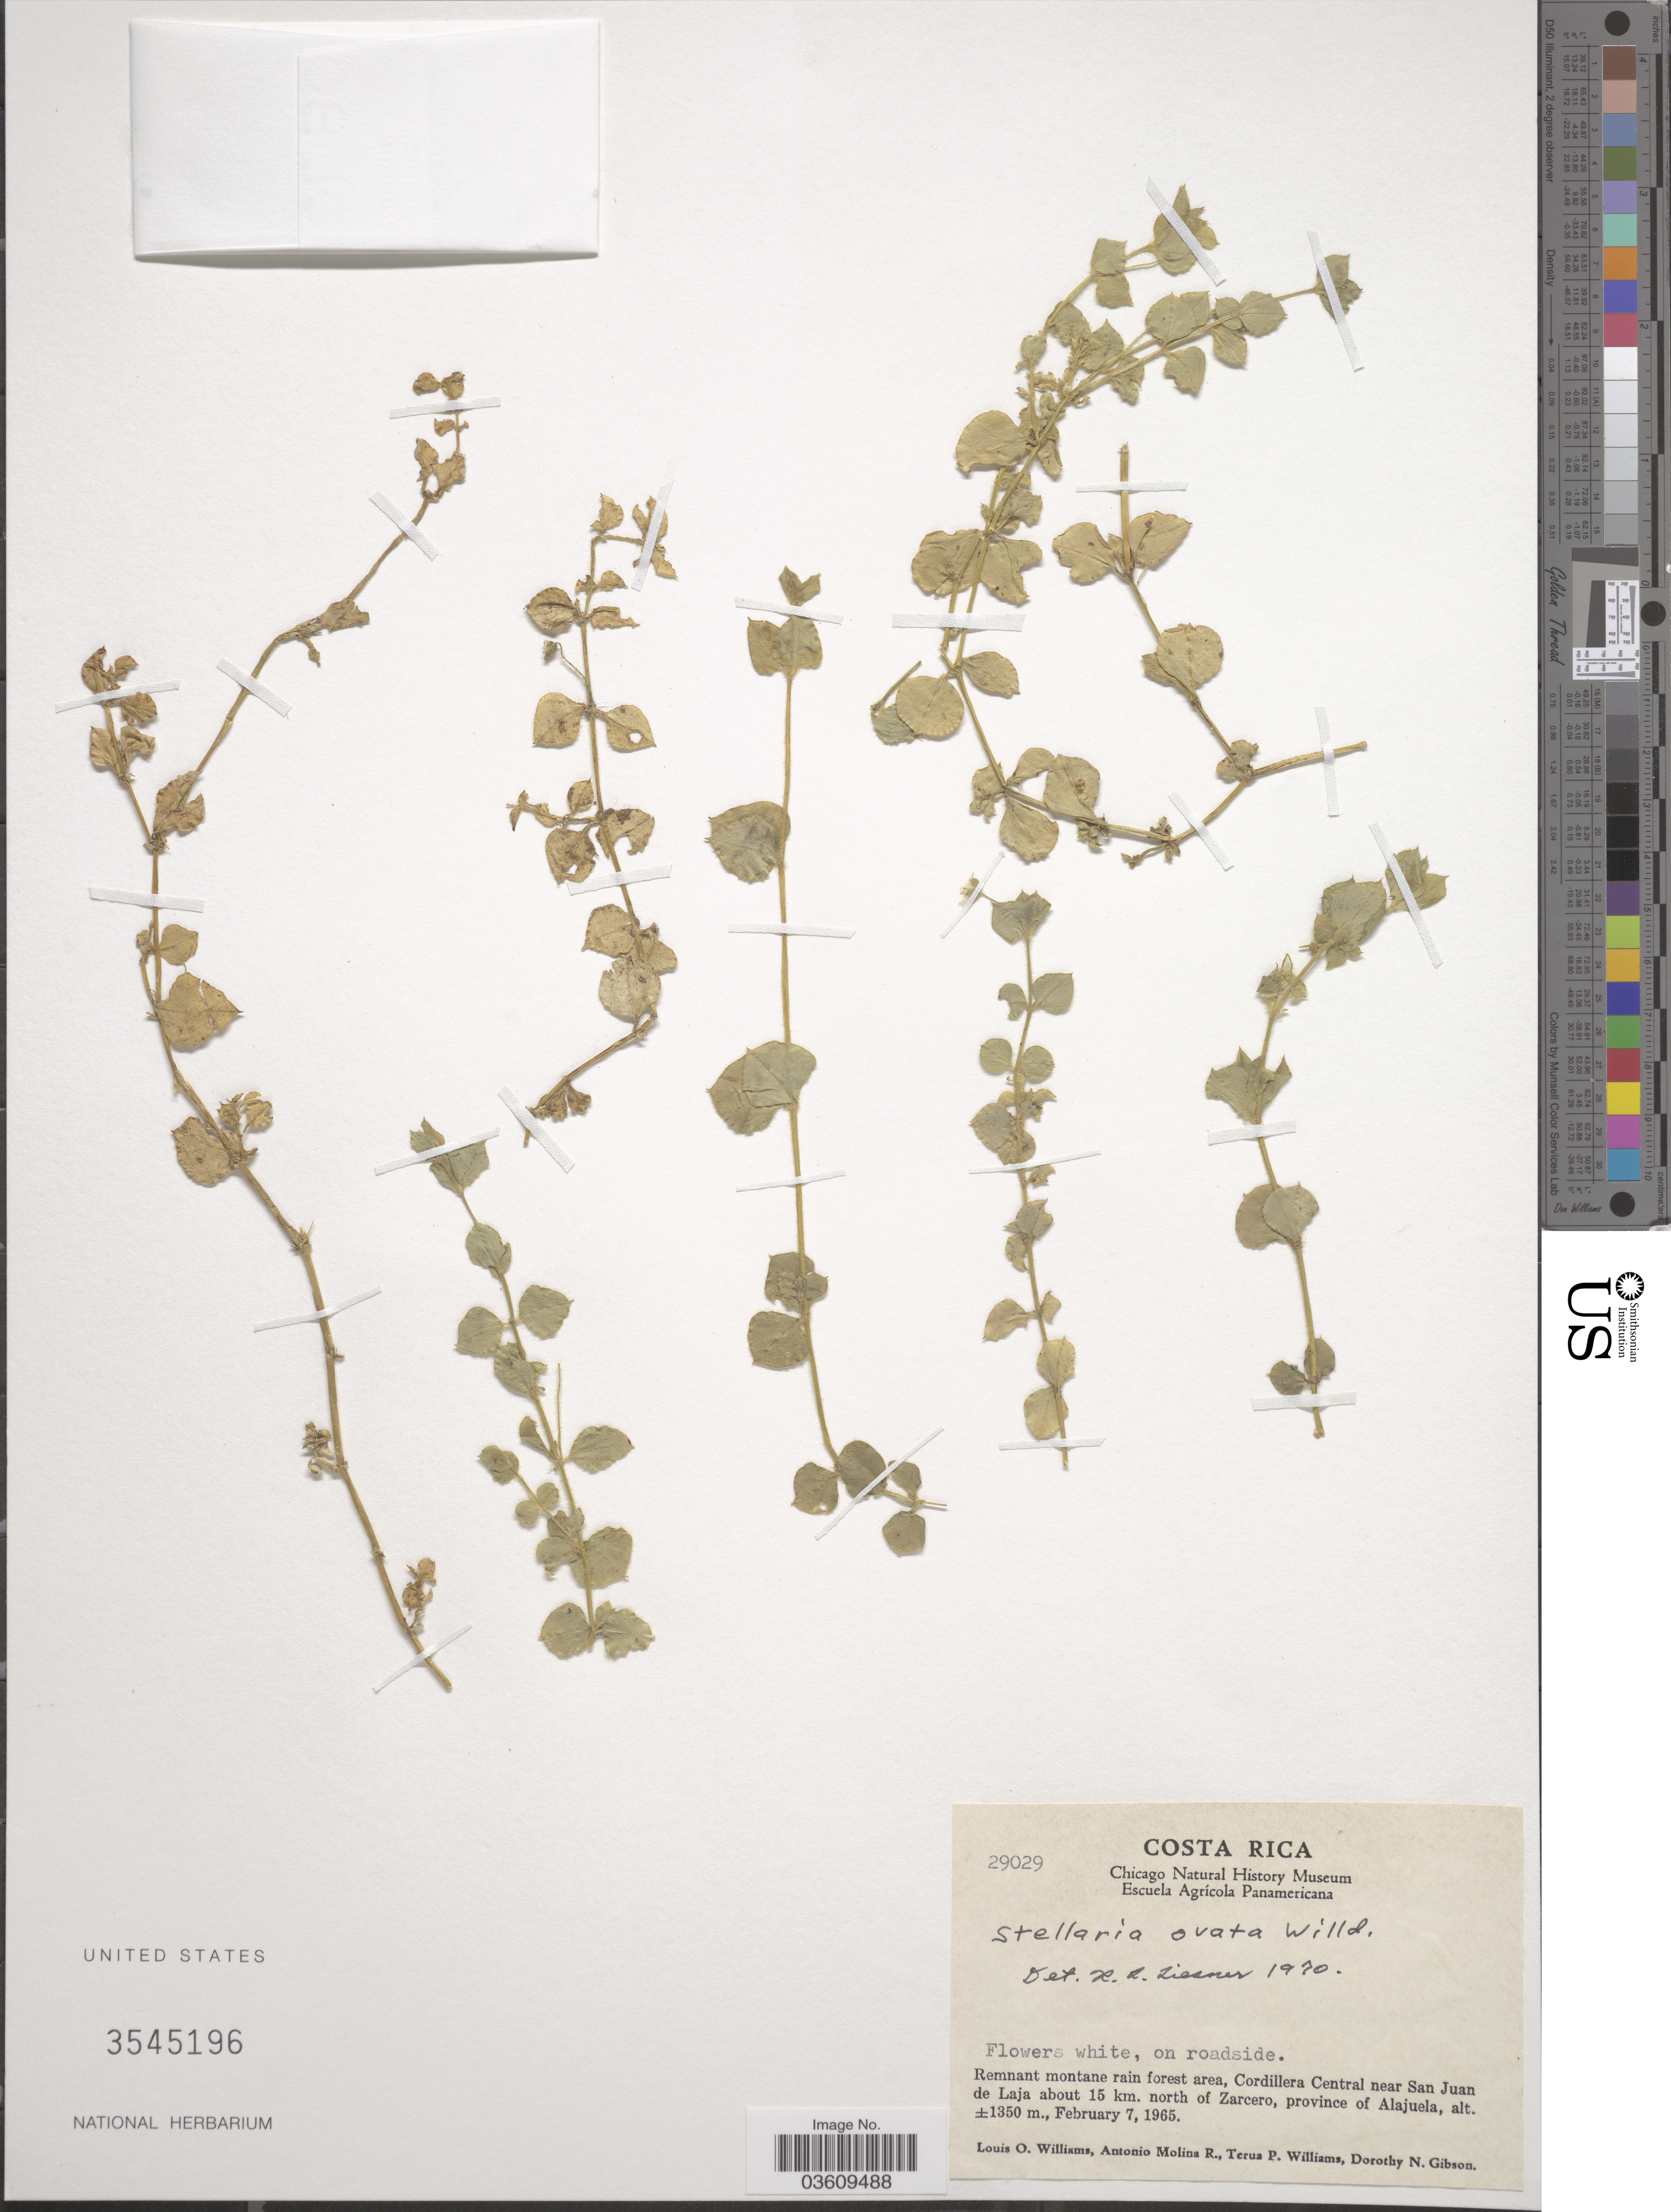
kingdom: Plantae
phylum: Tracheophyta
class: Magnoliopsida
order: Caryophyllales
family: Caryophyllaceae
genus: Stellaria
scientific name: Stellaria ovata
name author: Willd.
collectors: L. O. Williams, A. Molina R., T. Williams & D. N. Gibson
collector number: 29029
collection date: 1965-02-07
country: Costa Rica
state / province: Alajuela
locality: Remnant montane rain forest area, Cordillera Central near San Juan de Laja about 15 km. north of Zarcero.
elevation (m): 1350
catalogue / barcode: US 3545196